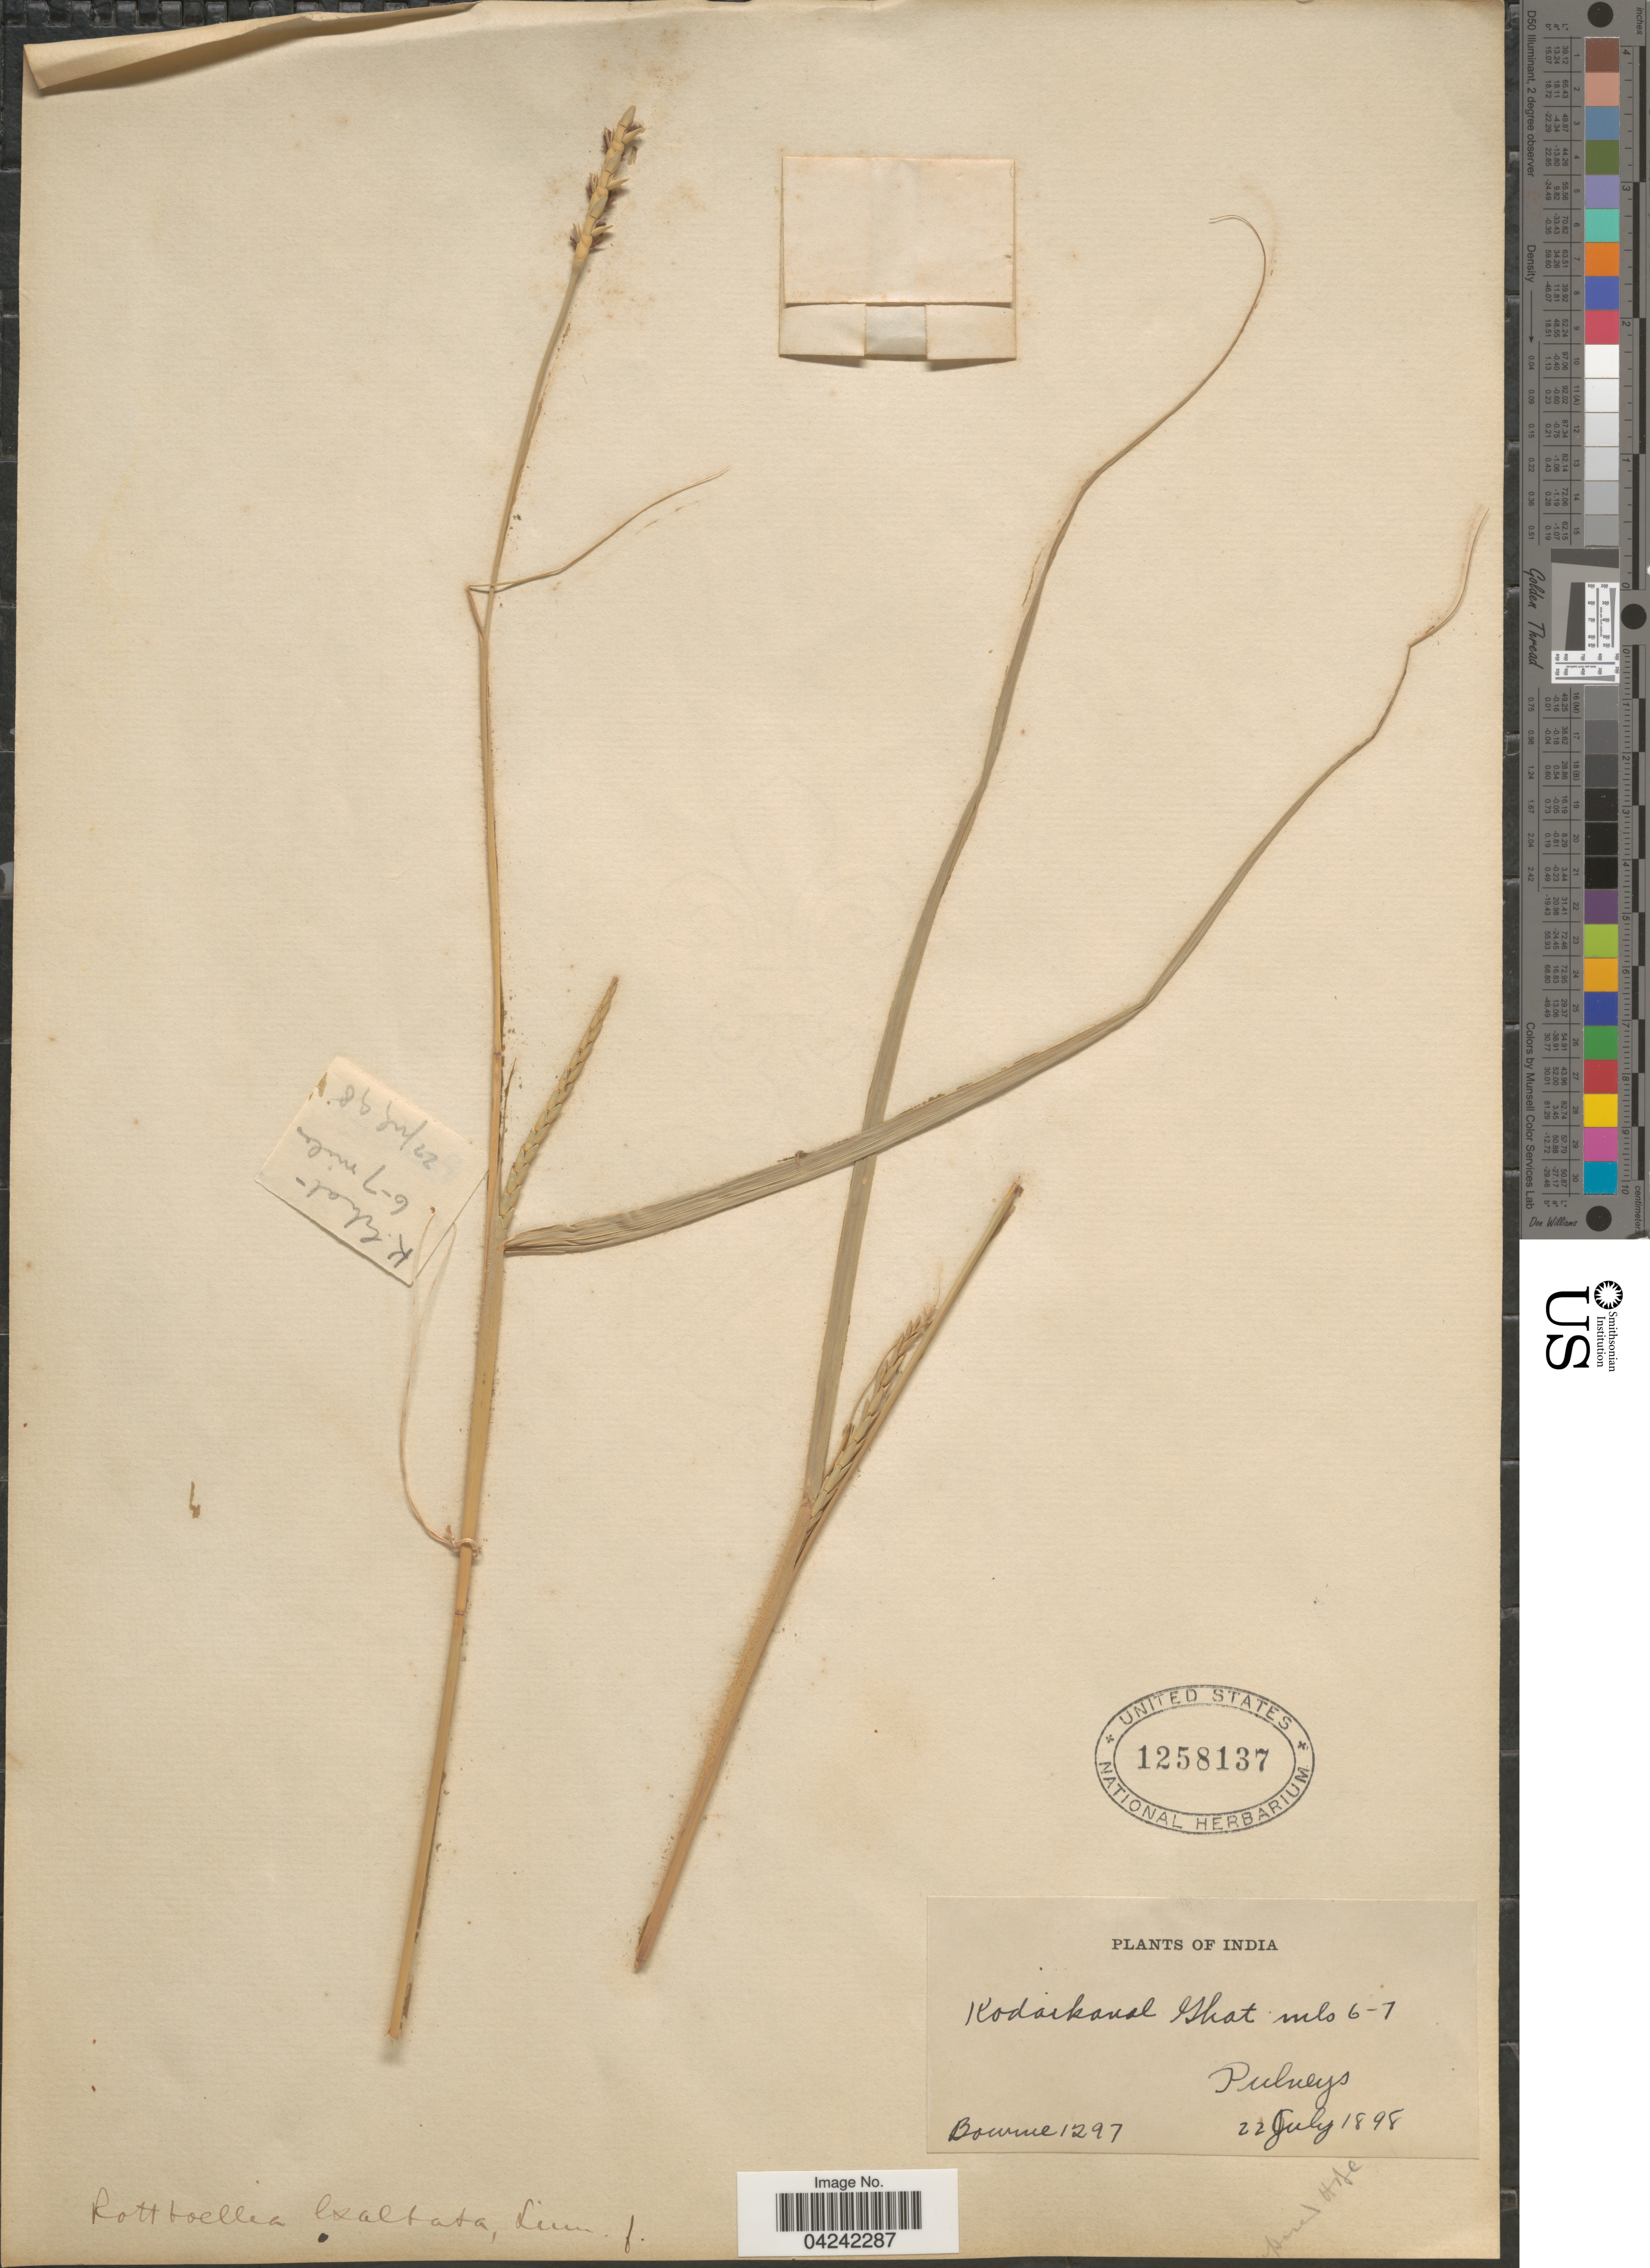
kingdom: Plantae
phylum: Tracheophyta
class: Liliopsida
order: Poales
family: Poaceae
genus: Rottboellia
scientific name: Rottboellia cochinchinensis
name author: (Lour.) Clayton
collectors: -- Bourne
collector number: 1297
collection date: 1898-07-22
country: India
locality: Kodaikanal Ghat mls 6-7. Pulneys.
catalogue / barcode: US 1258137